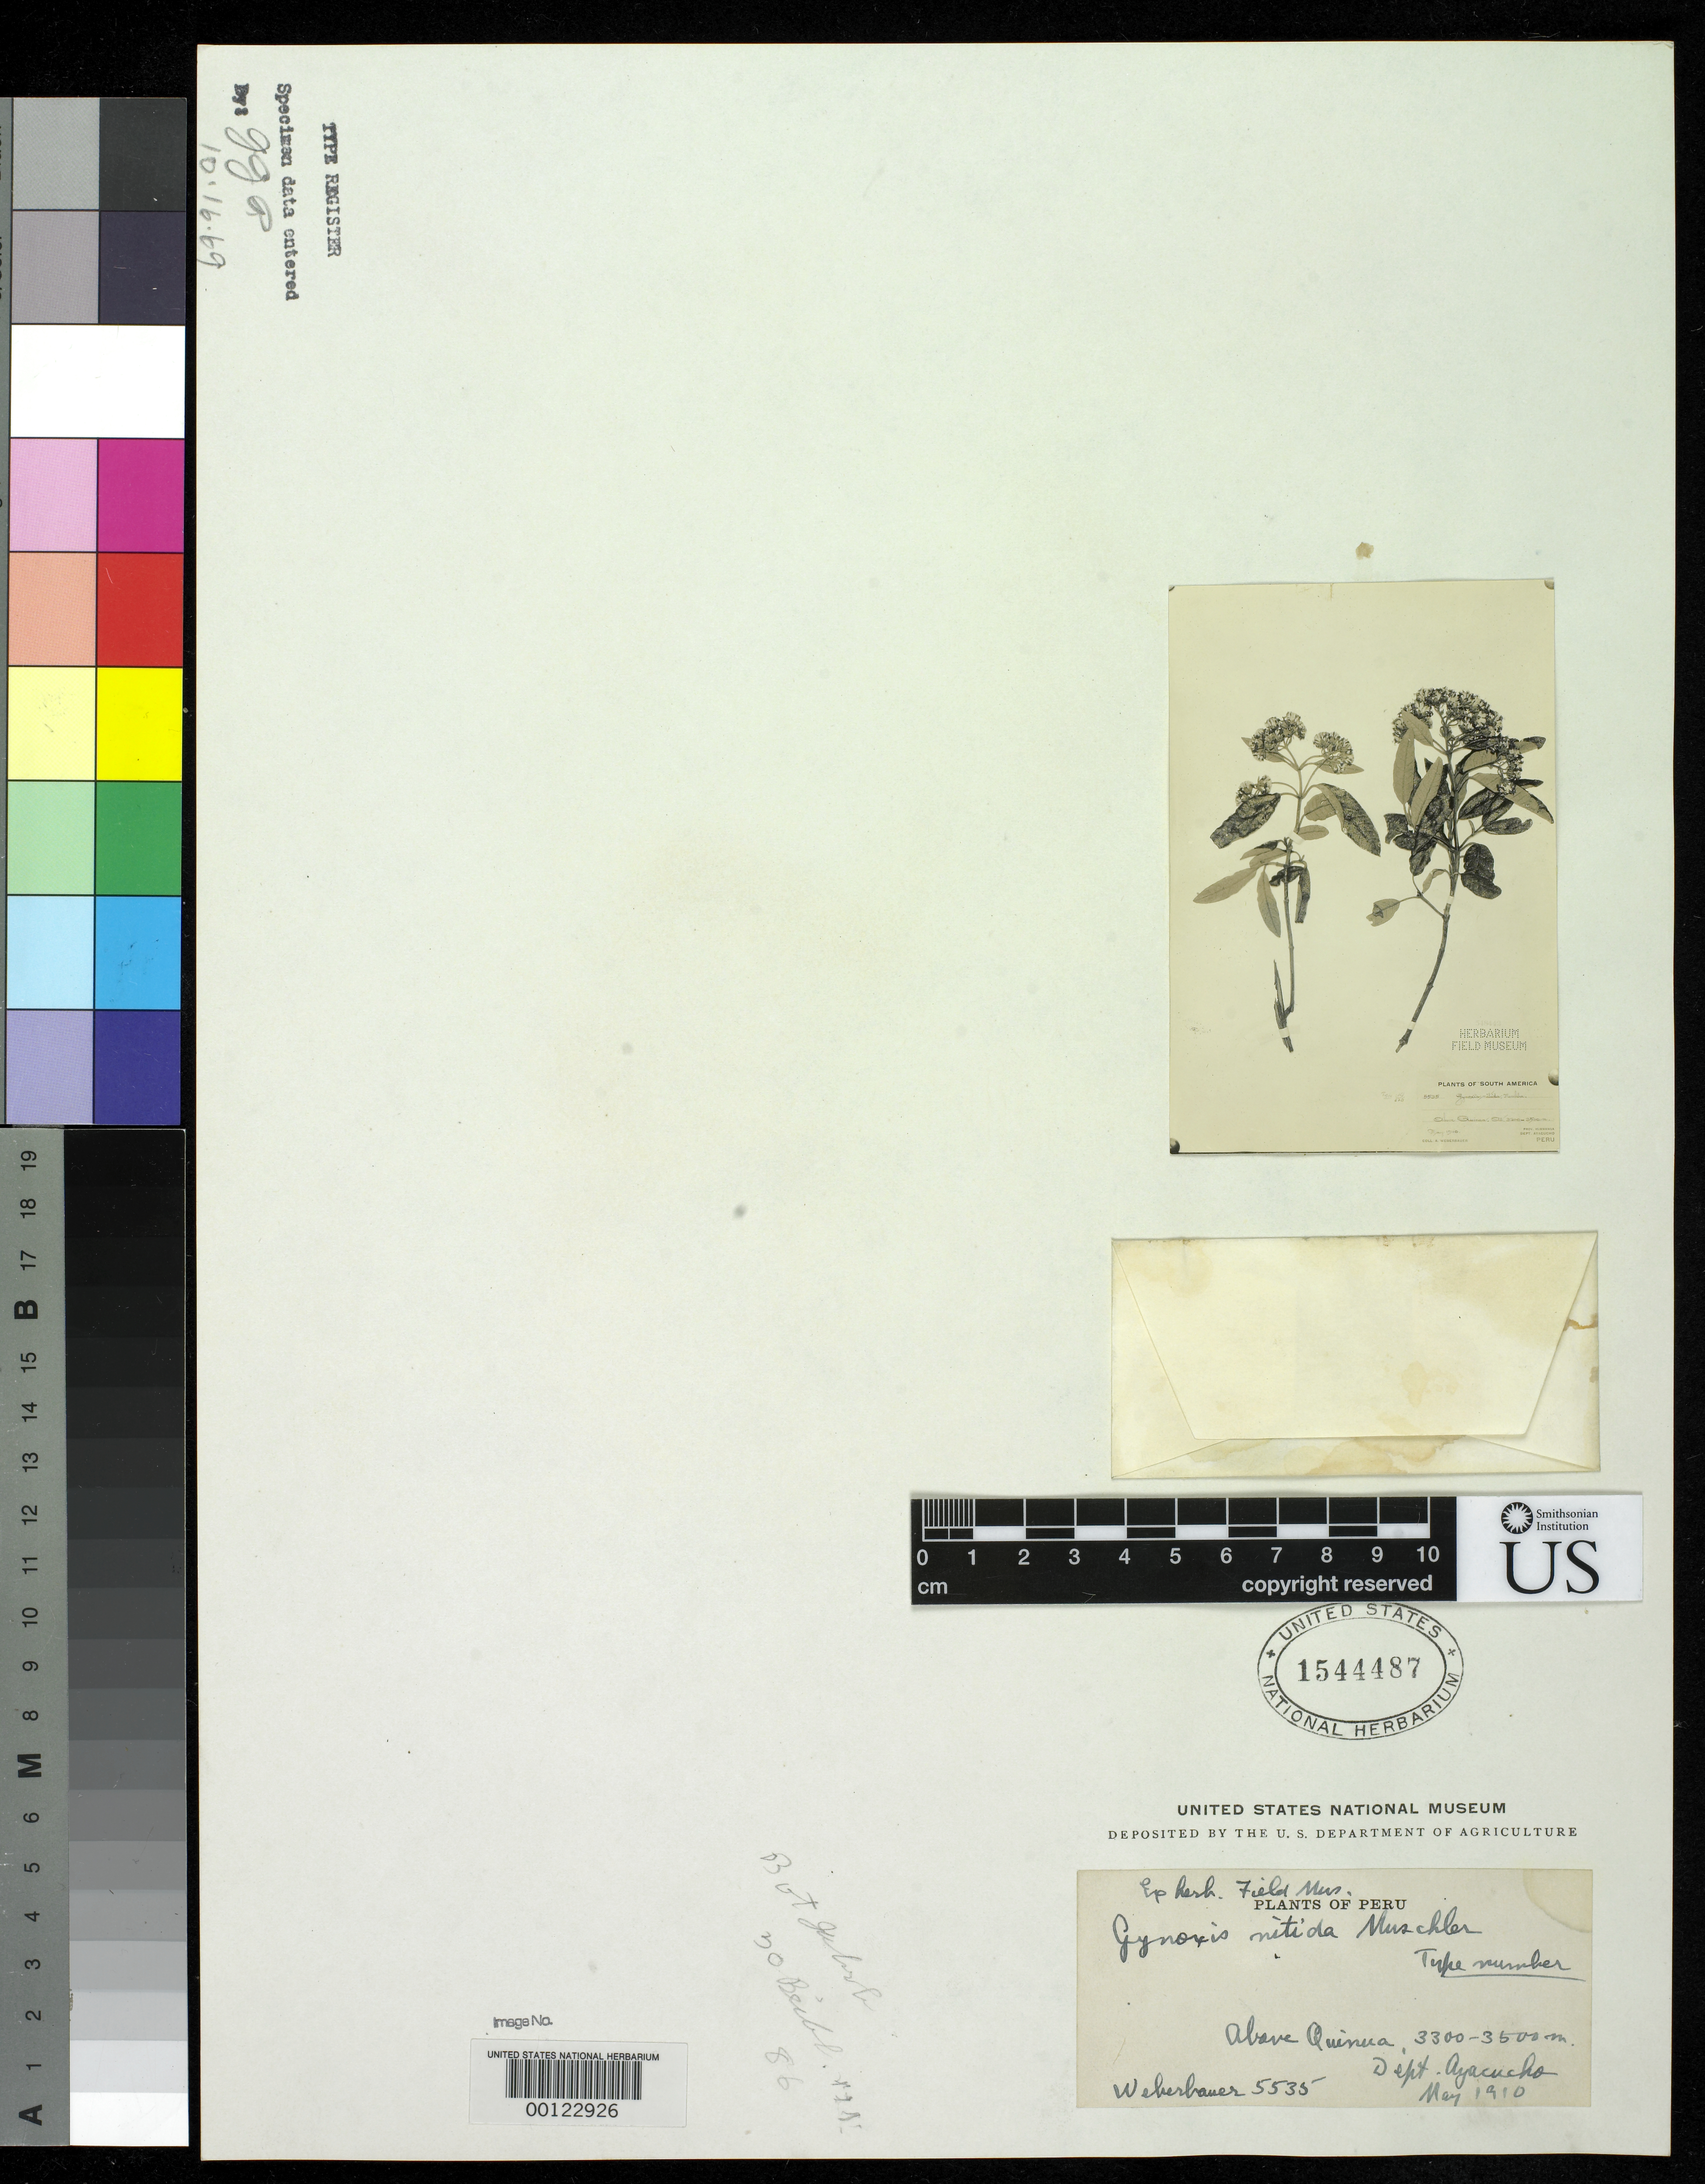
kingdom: Plantae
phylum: Tracheophyta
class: Magnoliopsida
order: Asterales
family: Asteraceae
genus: Gynoxys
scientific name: Gynoxys nitida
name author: Muschl.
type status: Type Fragment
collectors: A. Weberbauer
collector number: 5535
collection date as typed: May 1910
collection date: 1910-05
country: Peru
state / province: Ayacucho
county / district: Huamanga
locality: Quinua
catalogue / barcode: US 1544487